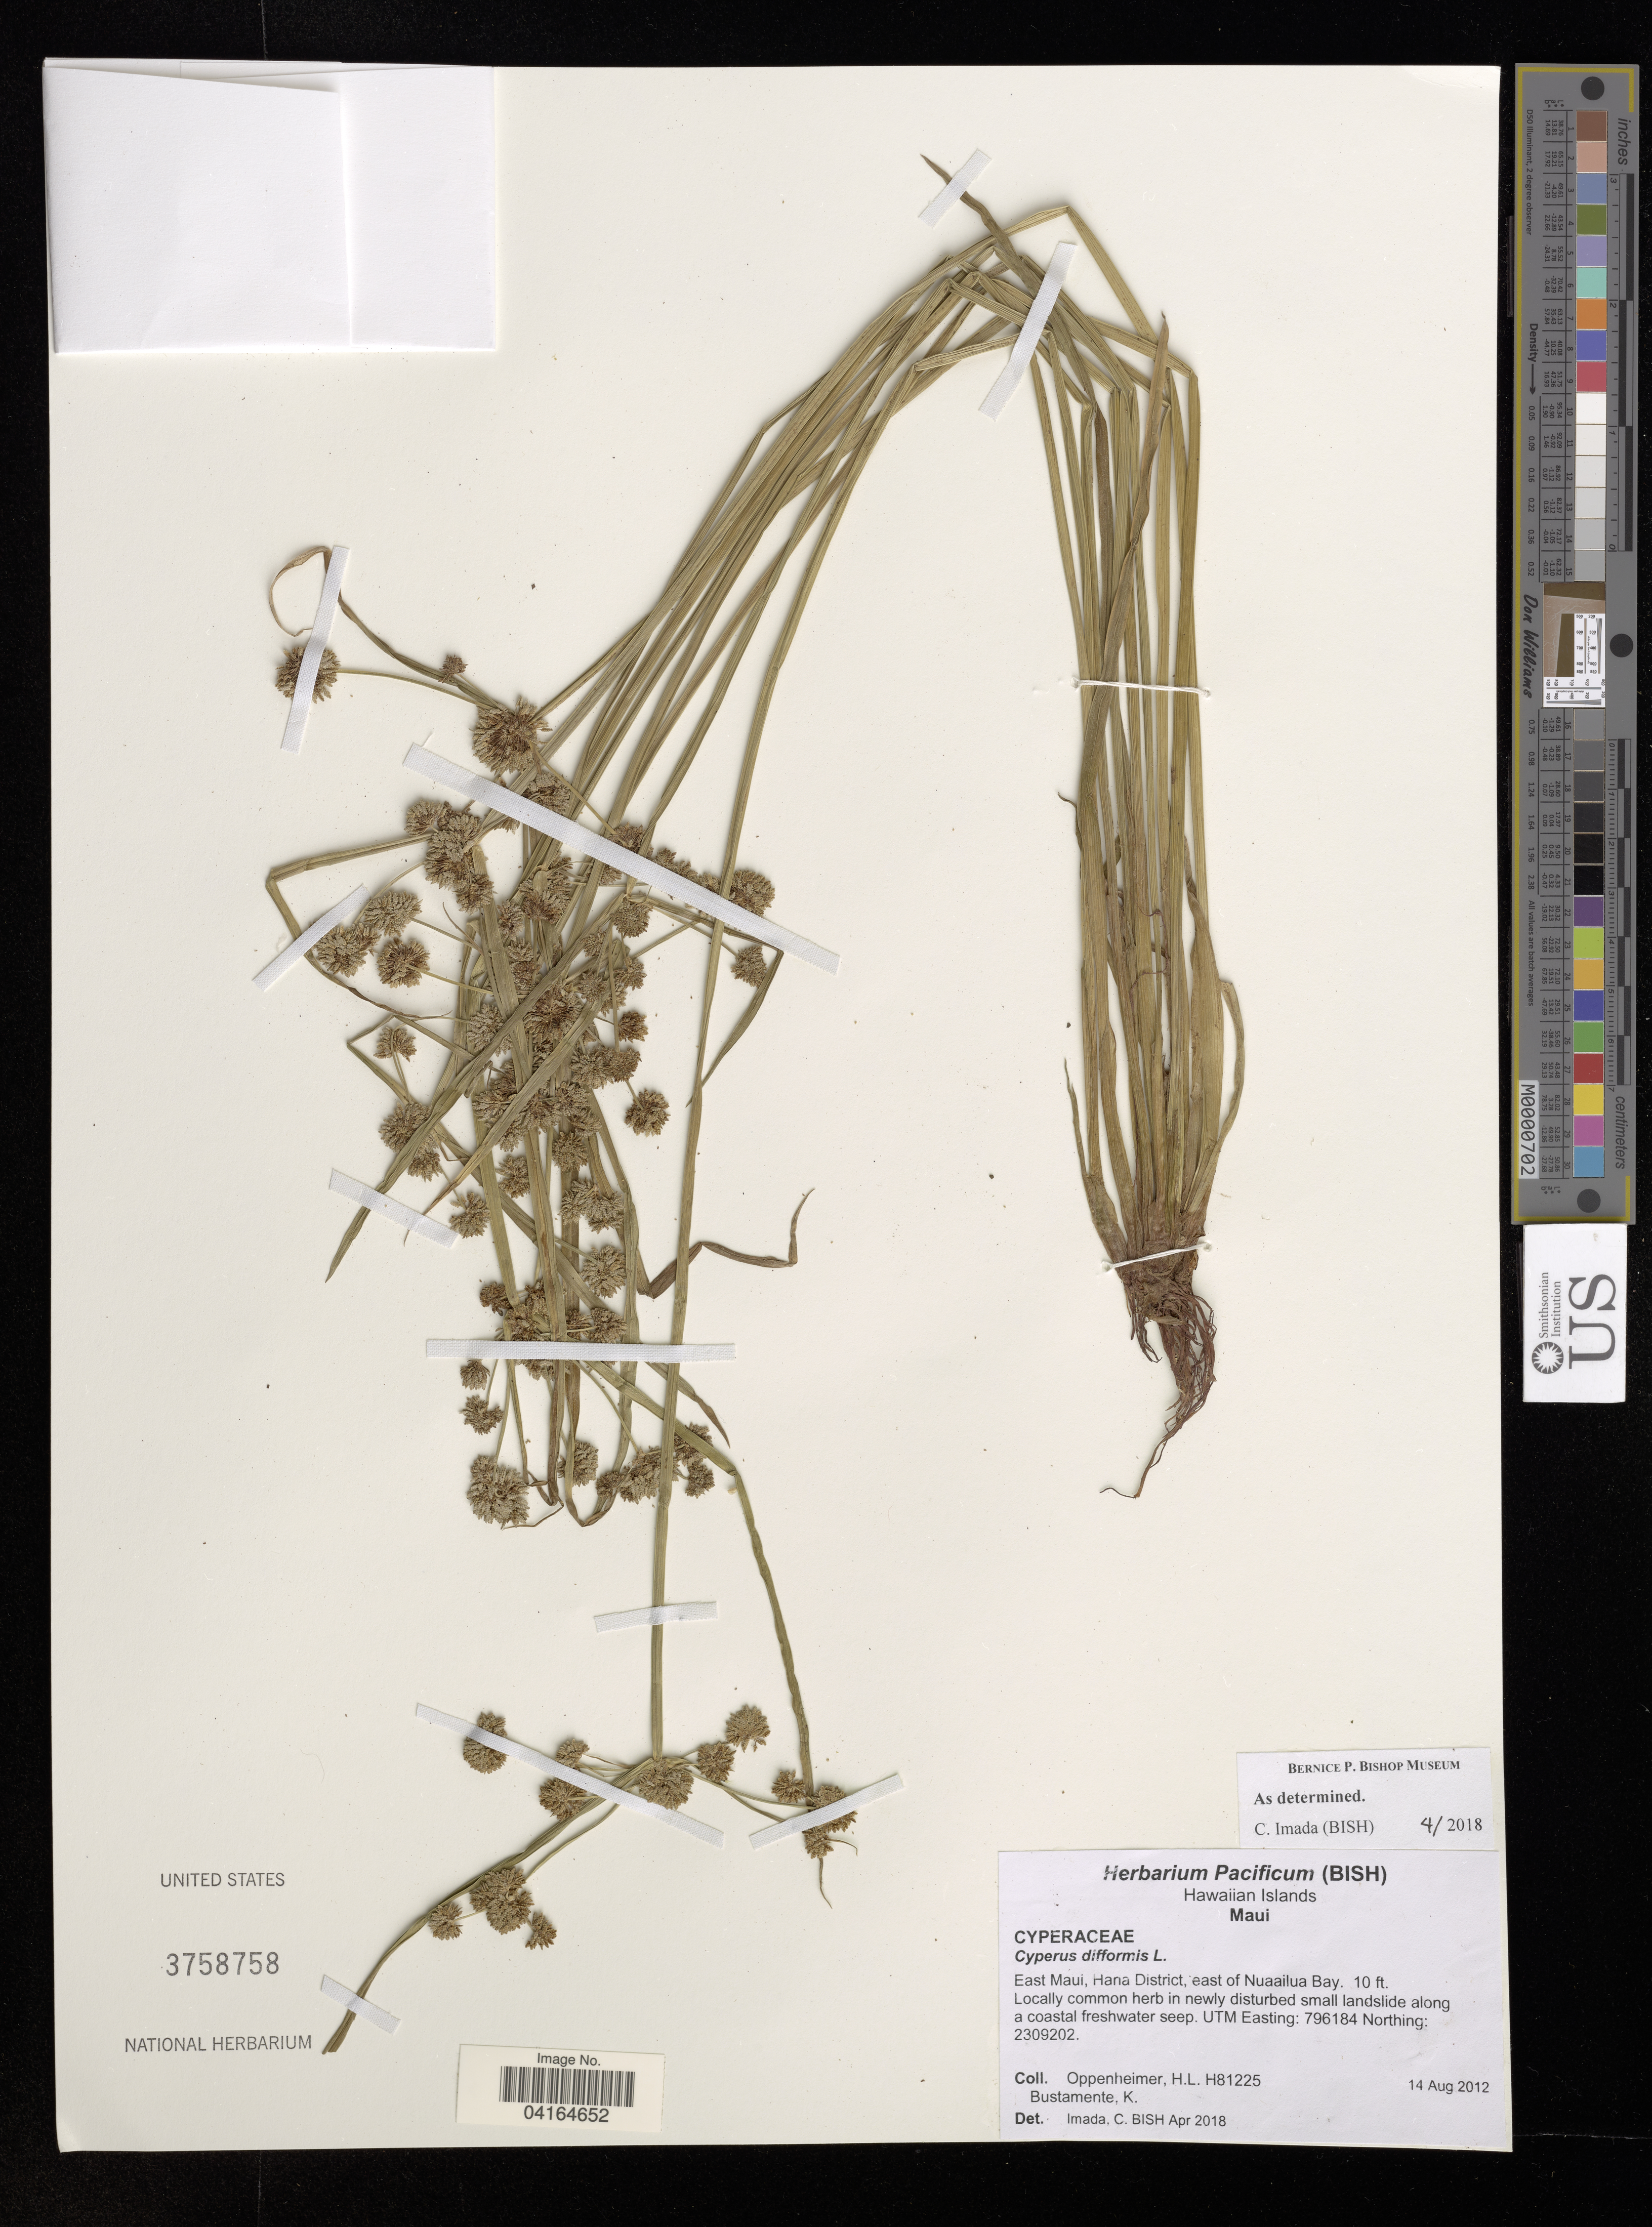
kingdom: Plantae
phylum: Tracheophyta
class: Liliopsida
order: Poales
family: Cyperaceae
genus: Cyperus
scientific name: Cyperus difformis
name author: L.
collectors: H. L. Oppenheimer & K. M. Bustamente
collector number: H81225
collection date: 2012-08-14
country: United States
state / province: Hawaii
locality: East Maui, Hana District, east of Nuaailua Bay.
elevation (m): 3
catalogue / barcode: US 3758758